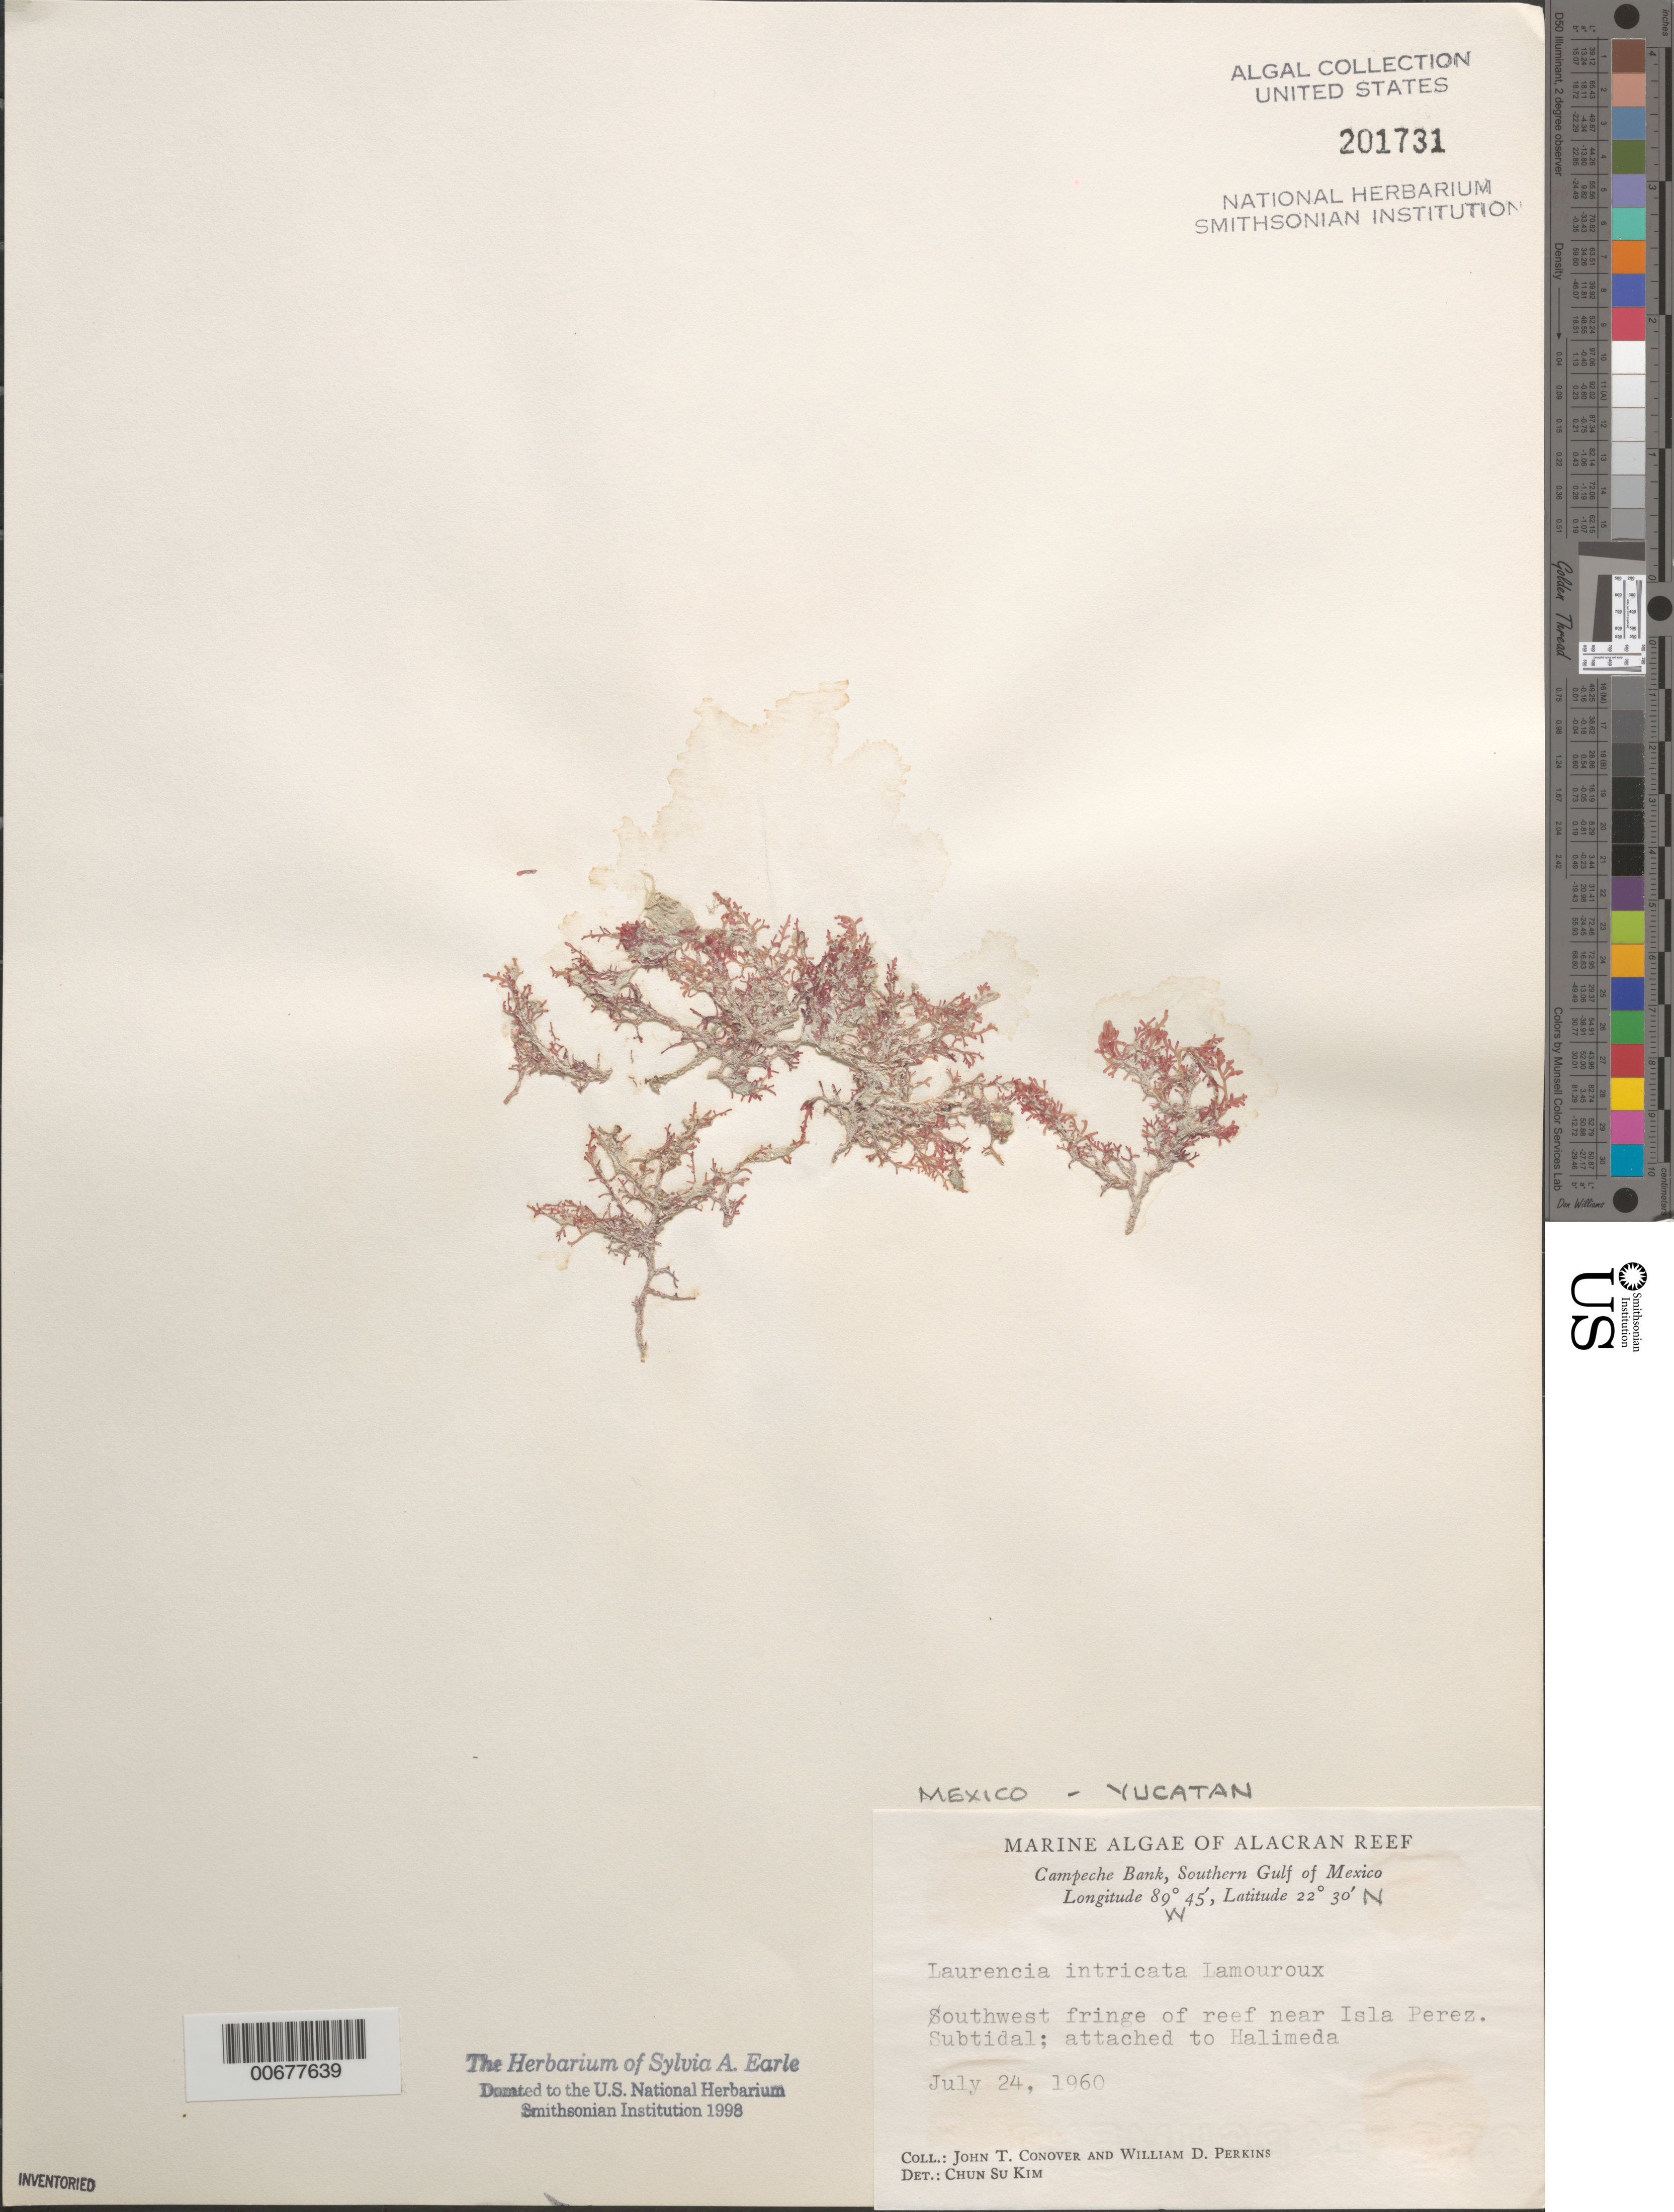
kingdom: Plantae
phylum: Rhodophyta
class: Florideophyceae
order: Ceramiales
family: Rhodomelaceae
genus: Laurencia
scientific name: Laurencia intricata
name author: J.V.Lamouroux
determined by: Kim, Chun Su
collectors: J. T. Conover & W. D. Perkins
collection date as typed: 24 Jul 1960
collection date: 1960-07-24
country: Mexico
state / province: Yucatan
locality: Alacran Reef, near Isla Perez, Campeche Bank, southern Gulf of Mexico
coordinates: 22 30' N, 84 45' W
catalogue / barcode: US 201731